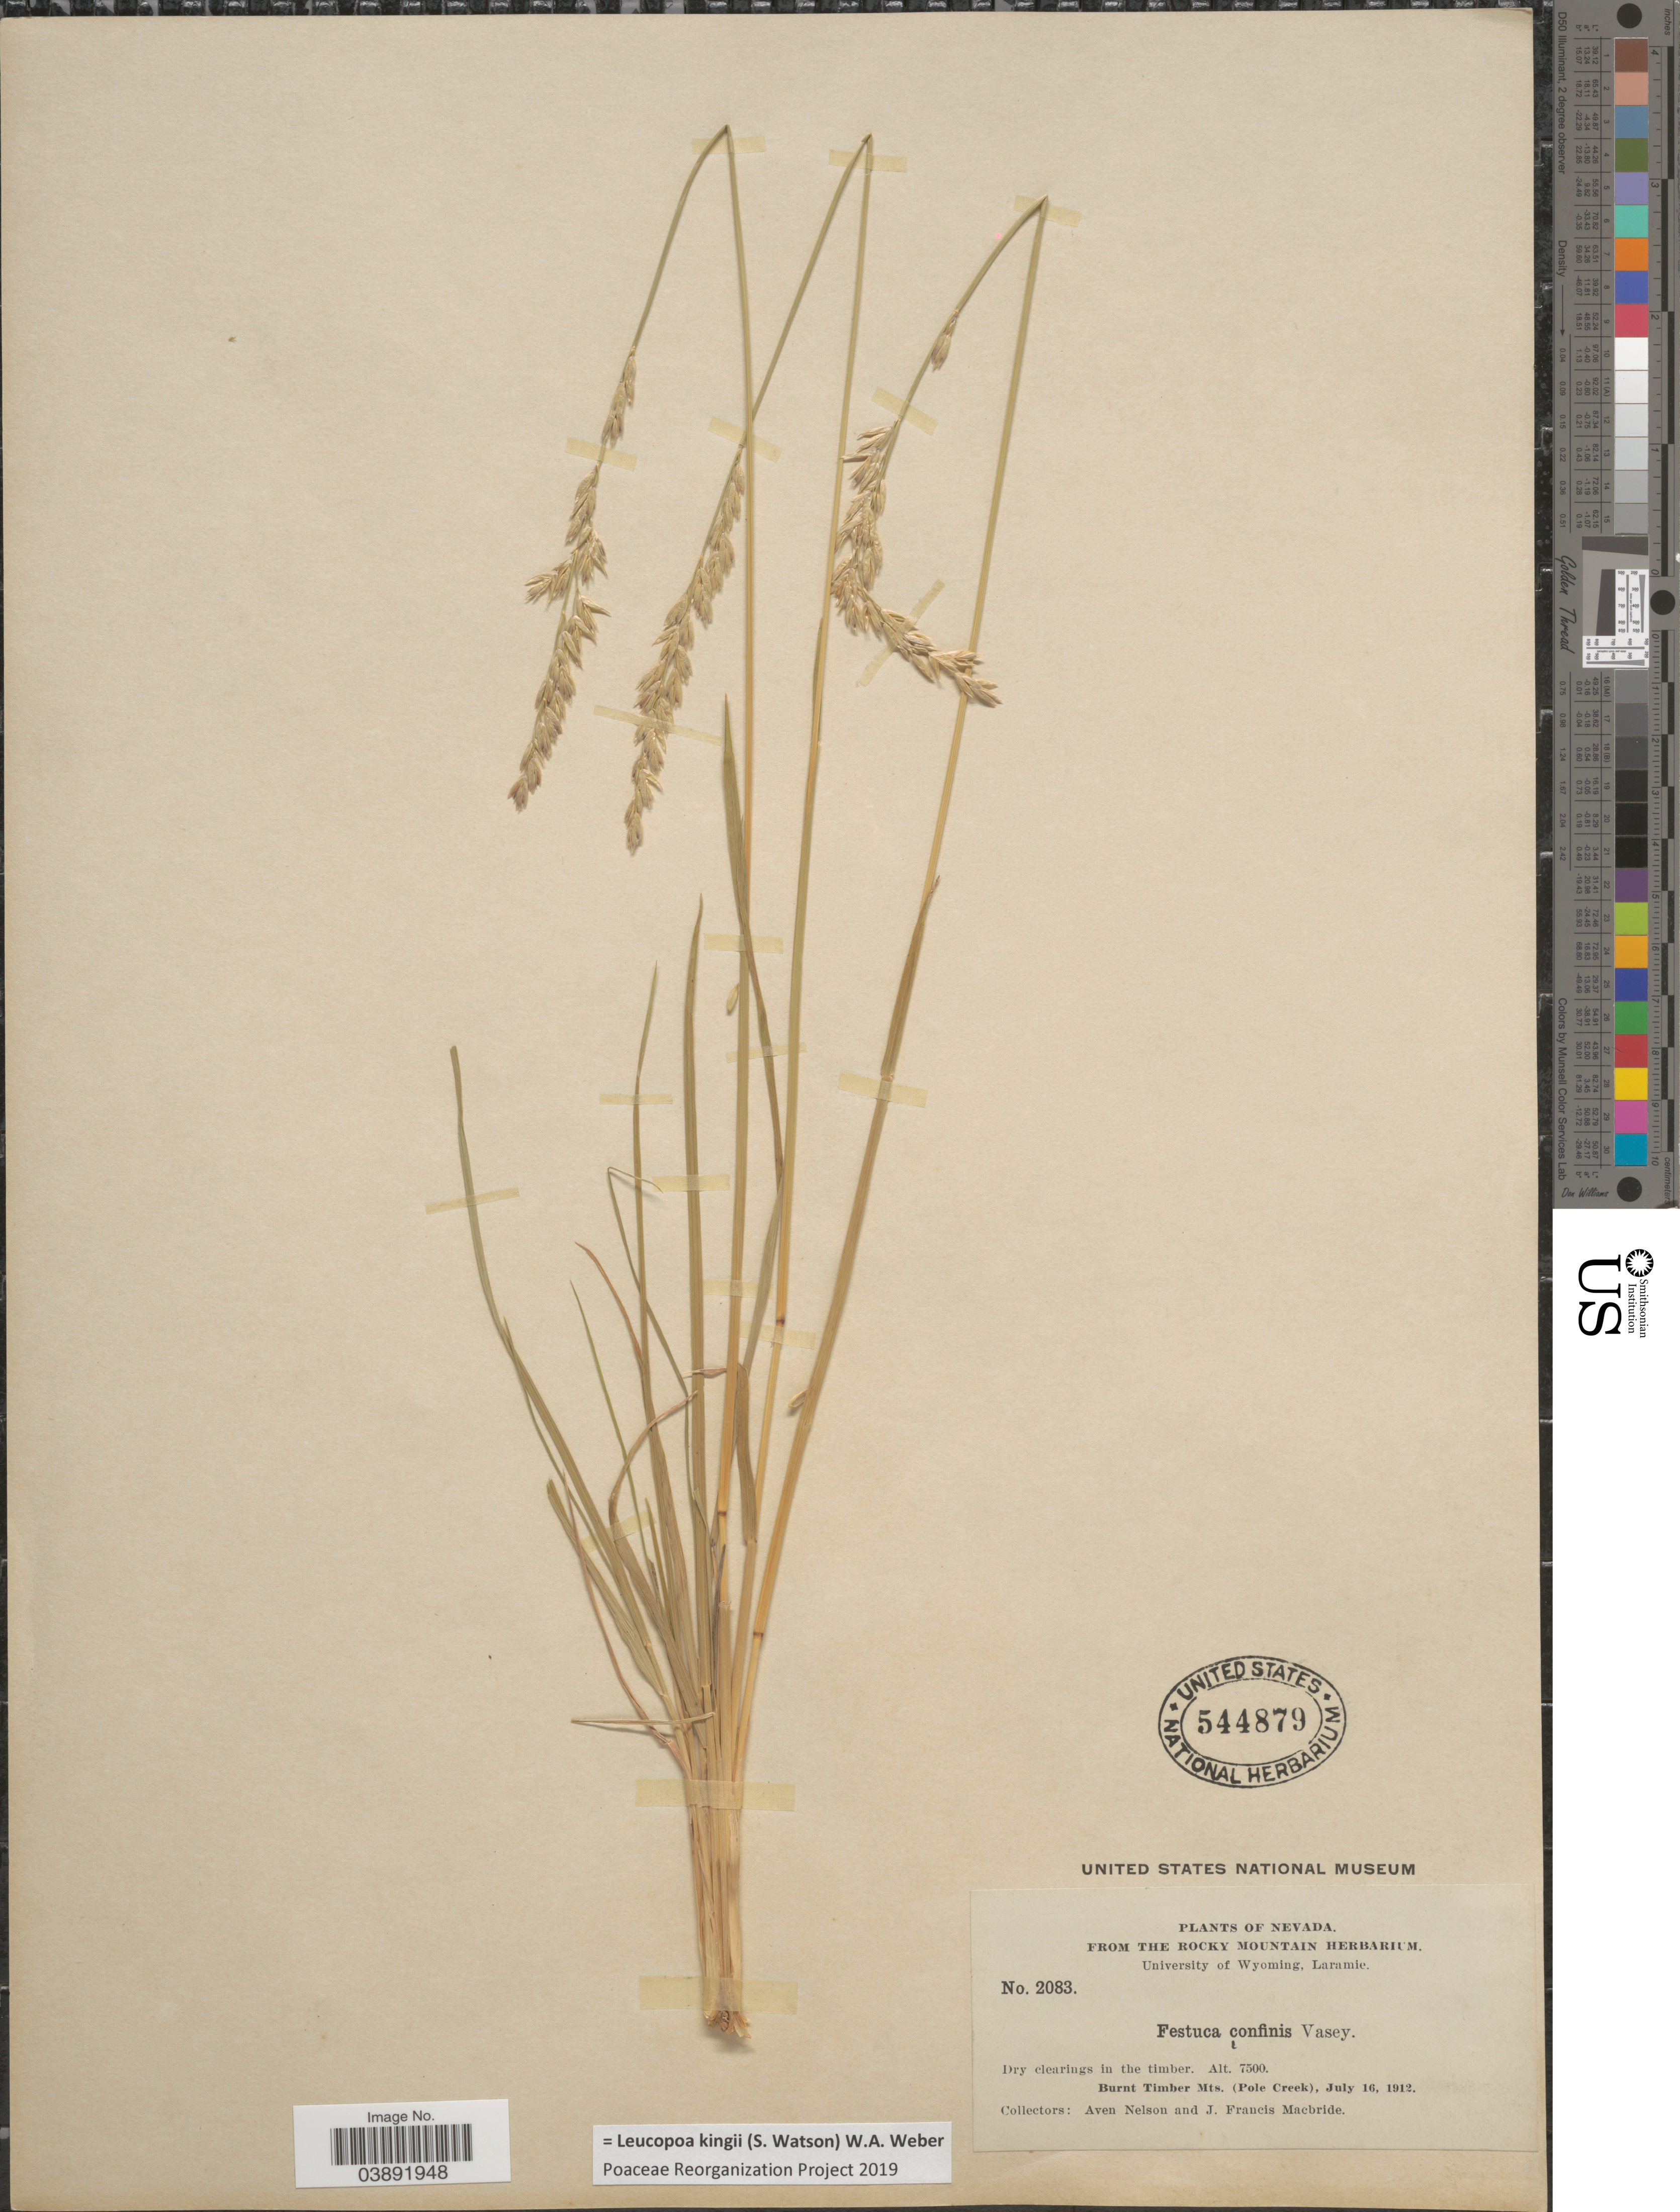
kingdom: Plantae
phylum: Tracheophyta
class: Liliopsida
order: Poales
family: Poaceae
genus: Hesperochloa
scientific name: Hesperochloa kingii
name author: (S. Watson) Rydb.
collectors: A. Nelson & J. F. Macbride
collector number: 2083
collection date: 1912-07-16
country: United States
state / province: Nevada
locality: Burnt Timber Mts. (Pole Creek).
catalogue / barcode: US 544879